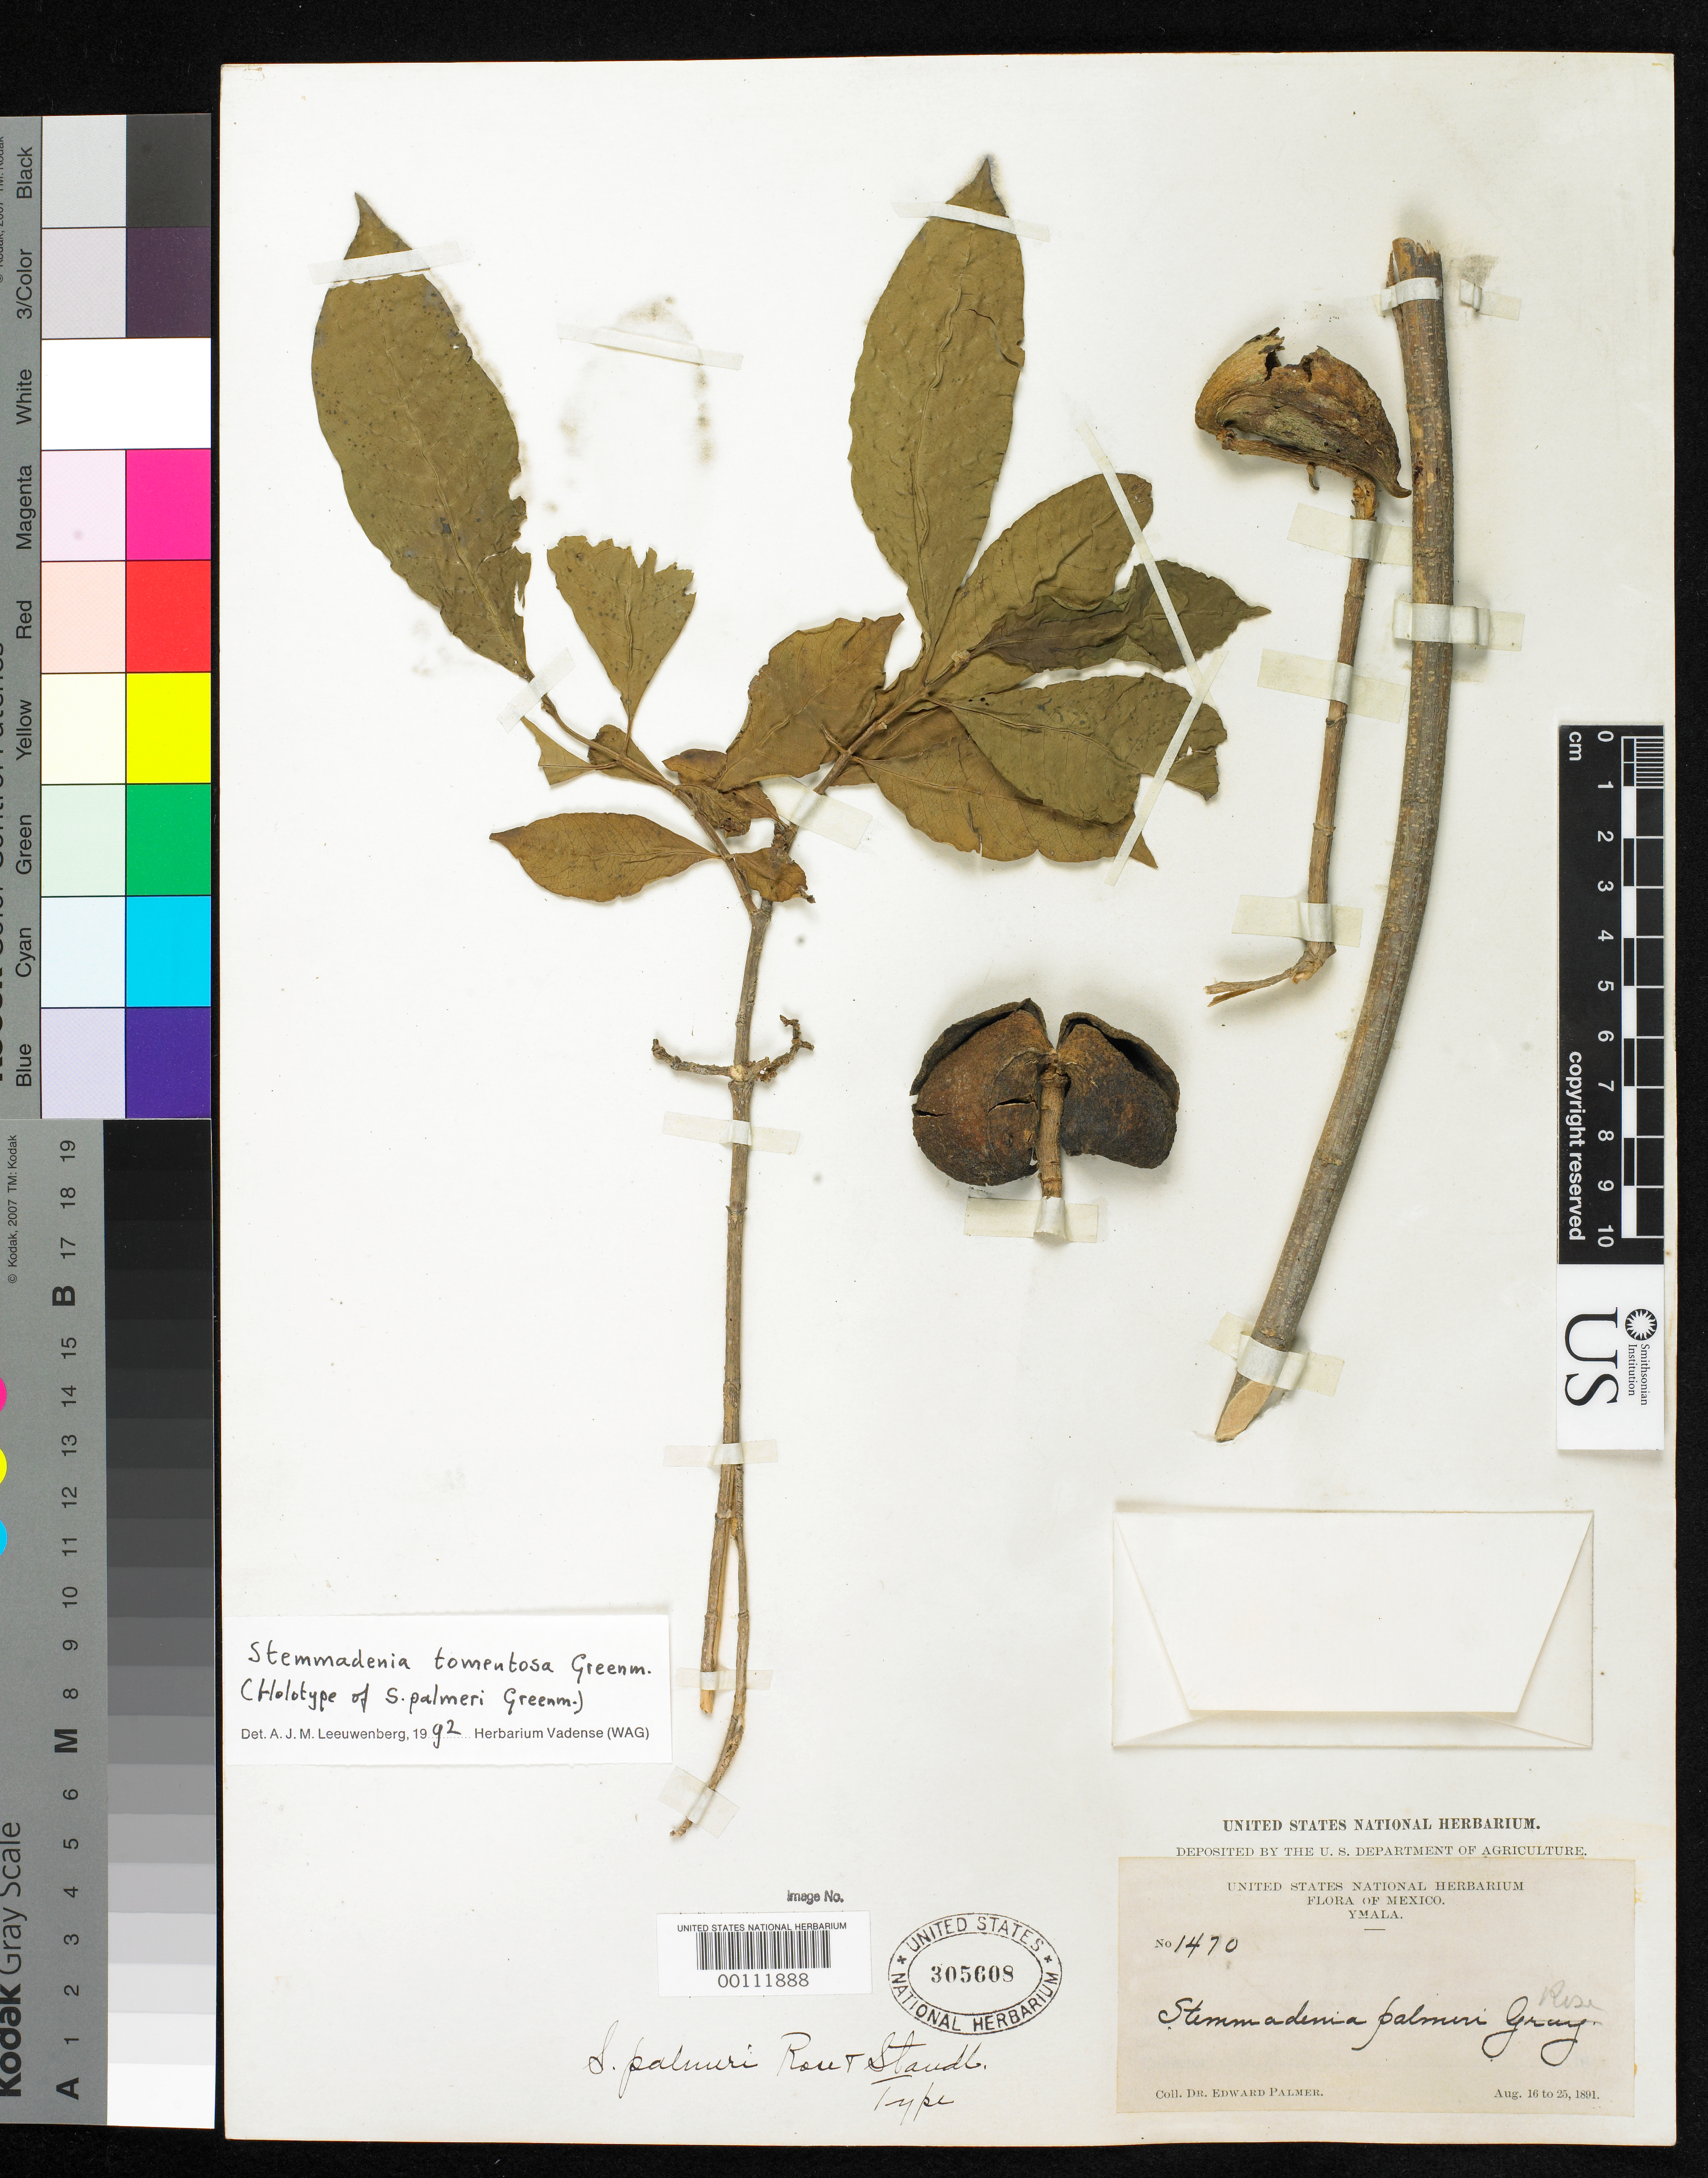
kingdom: Plantae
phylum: Tracheophyta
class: Magnoliopsida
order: Gentianales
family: Apocynaceae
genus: Stemmadenia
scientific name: Stemmadenia palmeri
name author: Rose & Standl.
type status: Holotype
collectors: E. Palmer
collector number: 1470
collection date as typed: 16 Aug 1891 to 25 Aug 1891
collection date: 1891-08-16/1891-08-25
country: Mexico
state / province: Sinaloa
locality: Ymala.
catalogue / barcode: US 305608